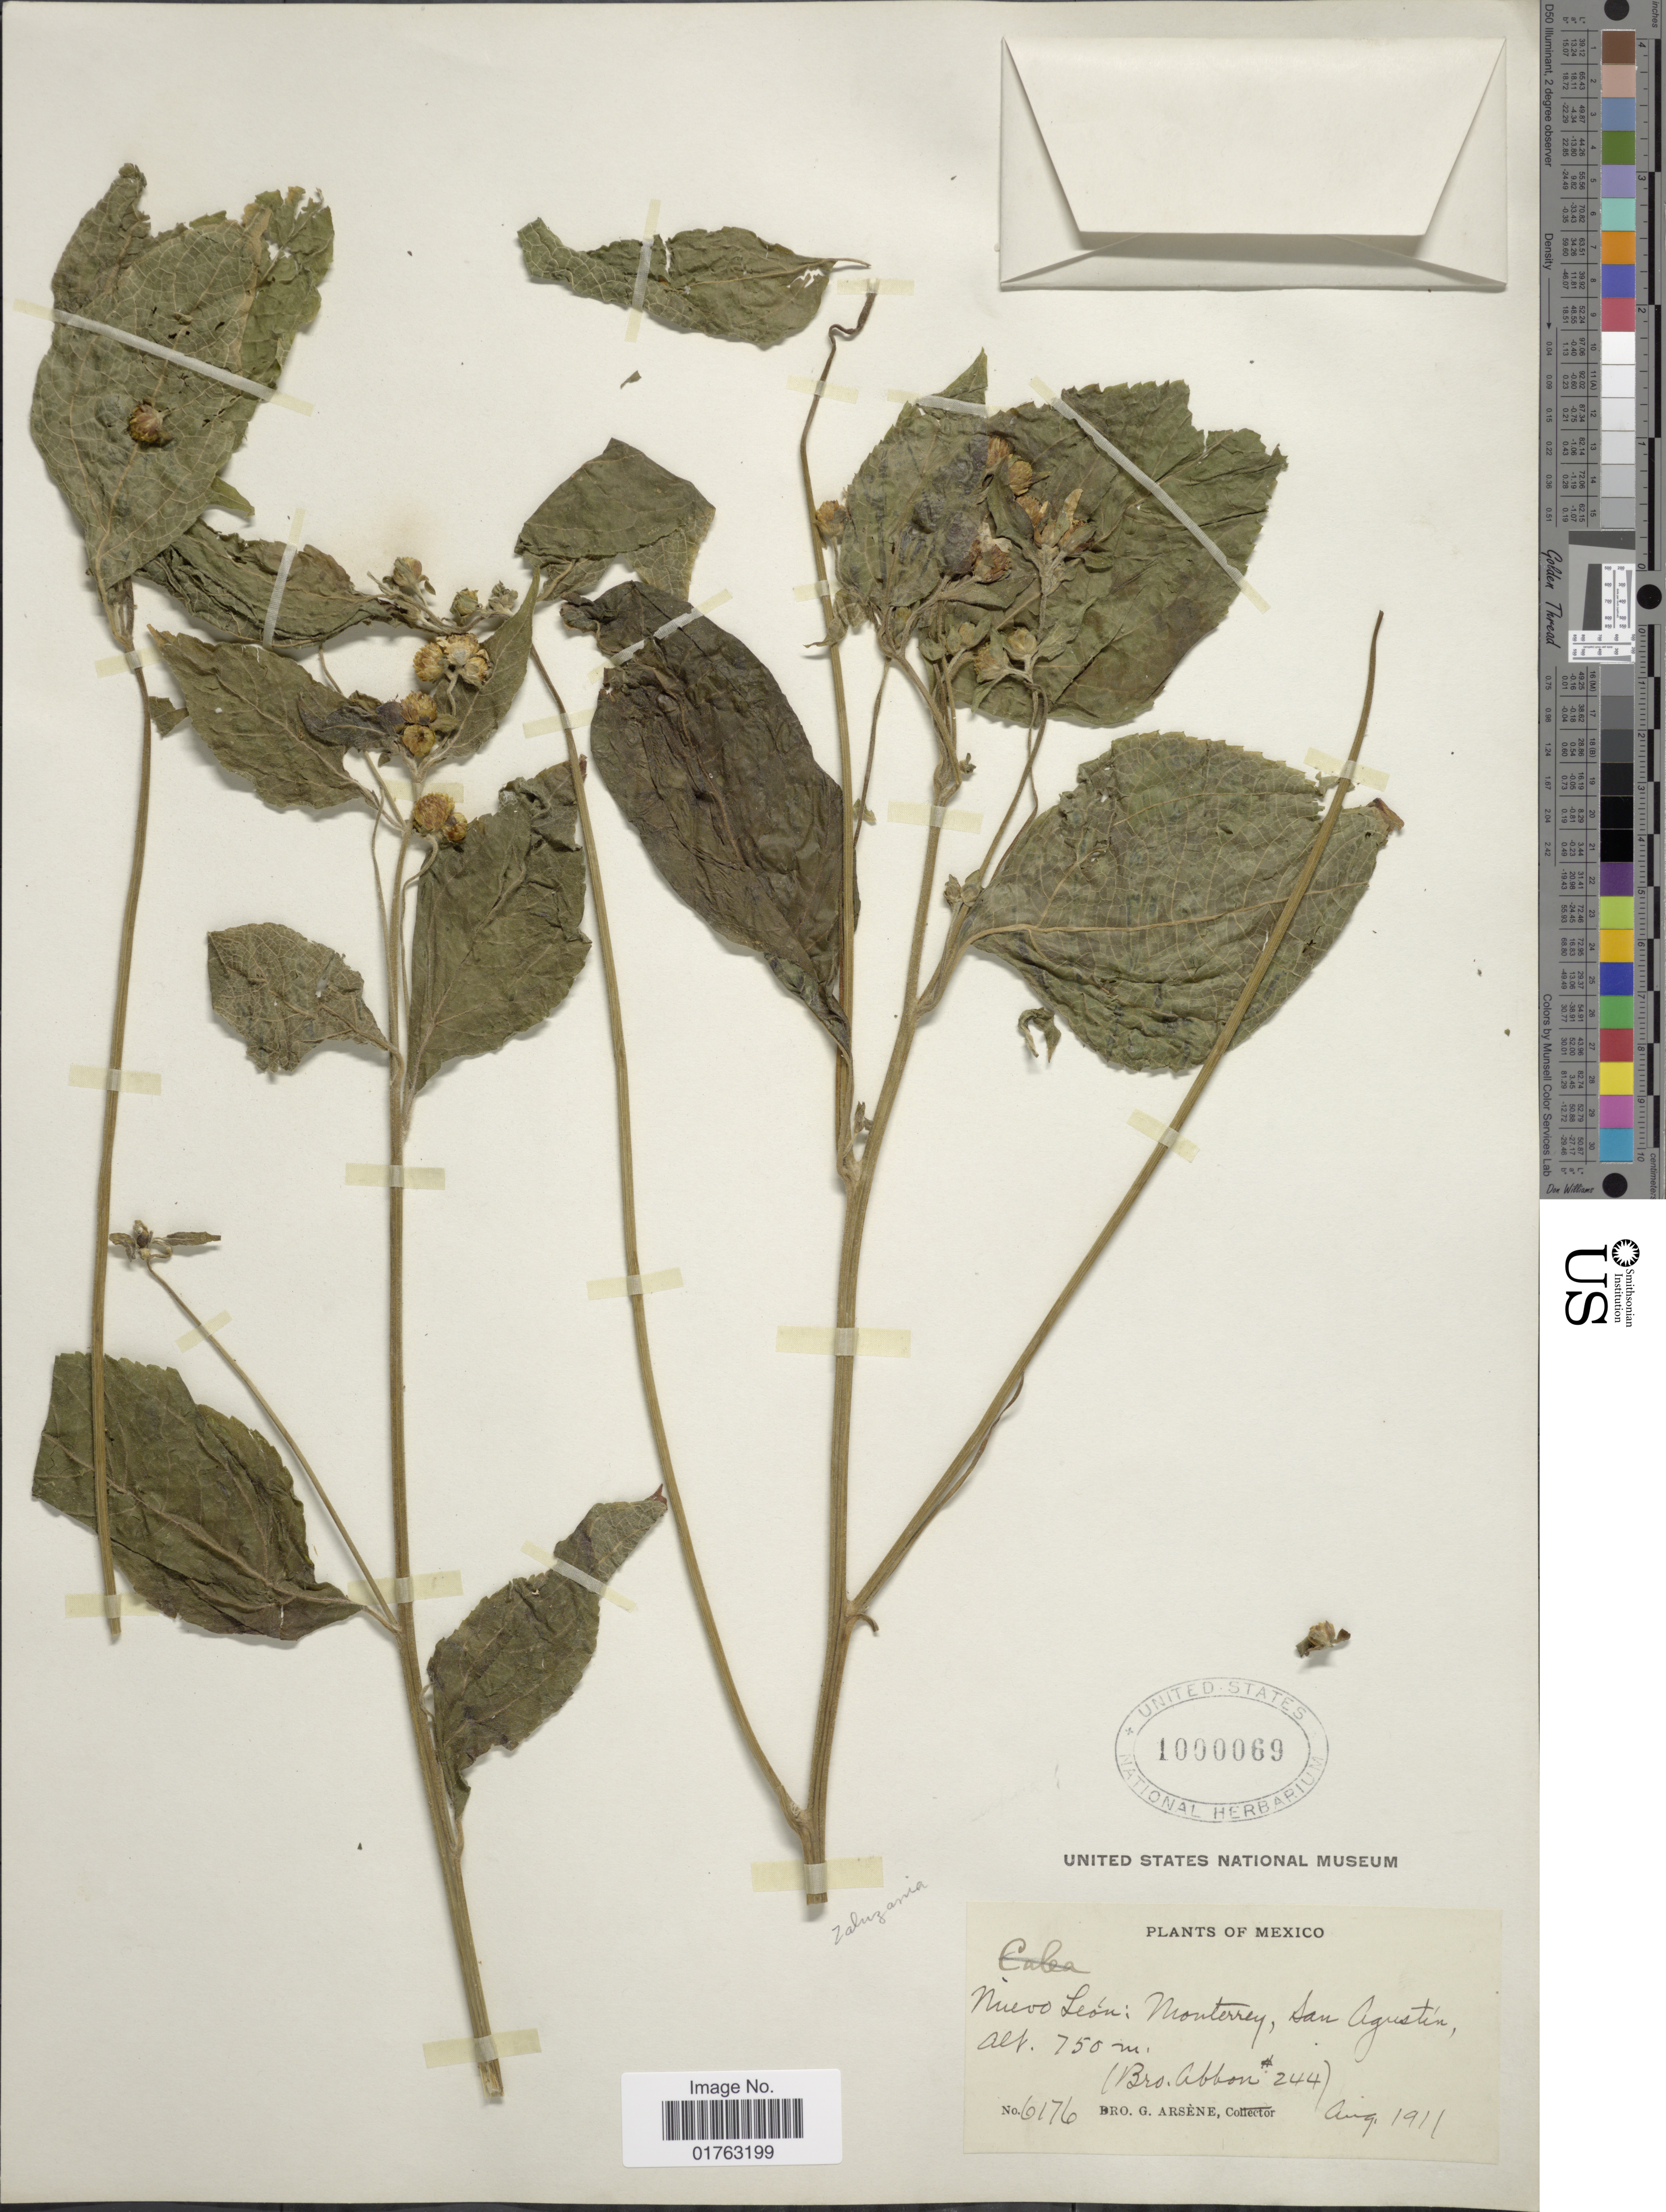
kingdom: Plantae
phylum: Tracheophyta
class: Magnoliopsida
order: Asterales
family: Asteraceae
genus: Zaluzania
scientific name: Zaluzania resinosa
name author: S. Watson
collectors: Bro. Abbon & Bro. G. Arsène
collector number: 244/6176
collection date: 1911-08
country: Mexico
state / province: Nuevo León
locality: Monterrey, San Agustin.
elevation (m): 750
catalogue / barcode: US 1000069